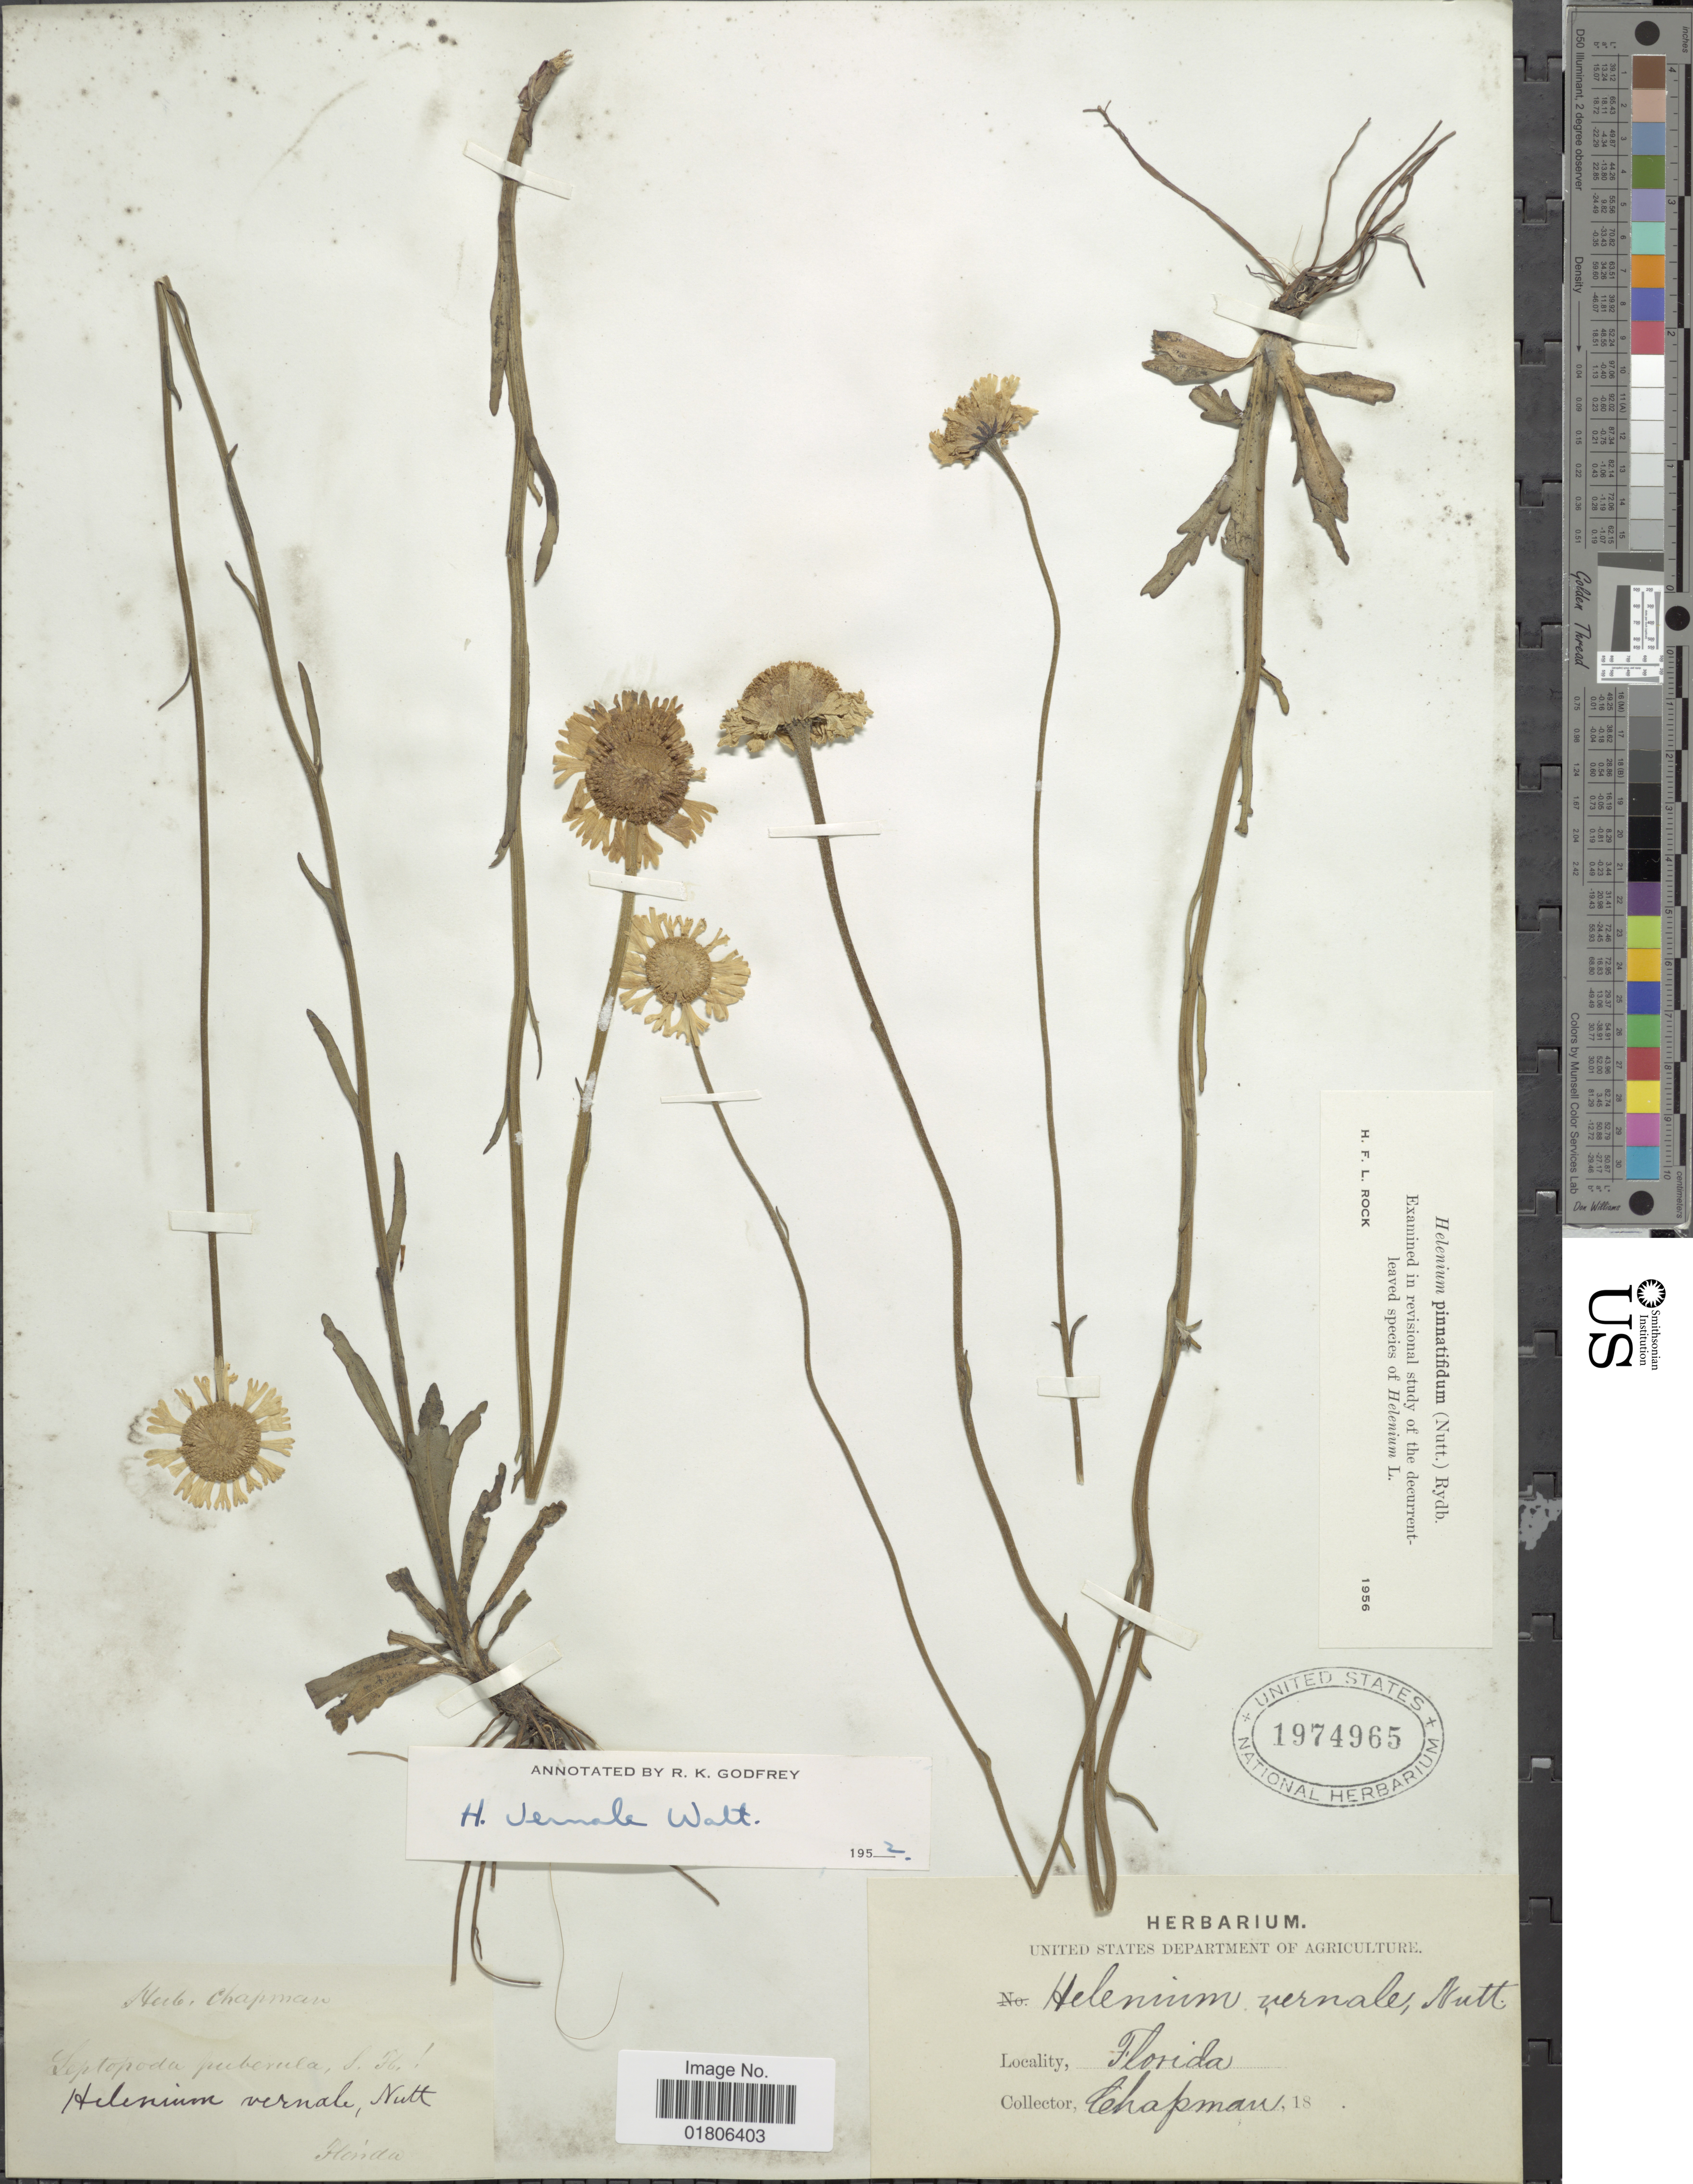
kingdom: Plantae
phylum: Tracheophyta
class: Magnoliopsida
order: Asterales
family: Asteraceae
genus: Helenium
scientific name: Helenium pinnatifidum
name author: (Schwein. ex Nutt.) Rydb.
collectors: A. Chapman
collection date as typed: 18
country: United States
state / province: Florida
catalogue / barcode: US 1974965